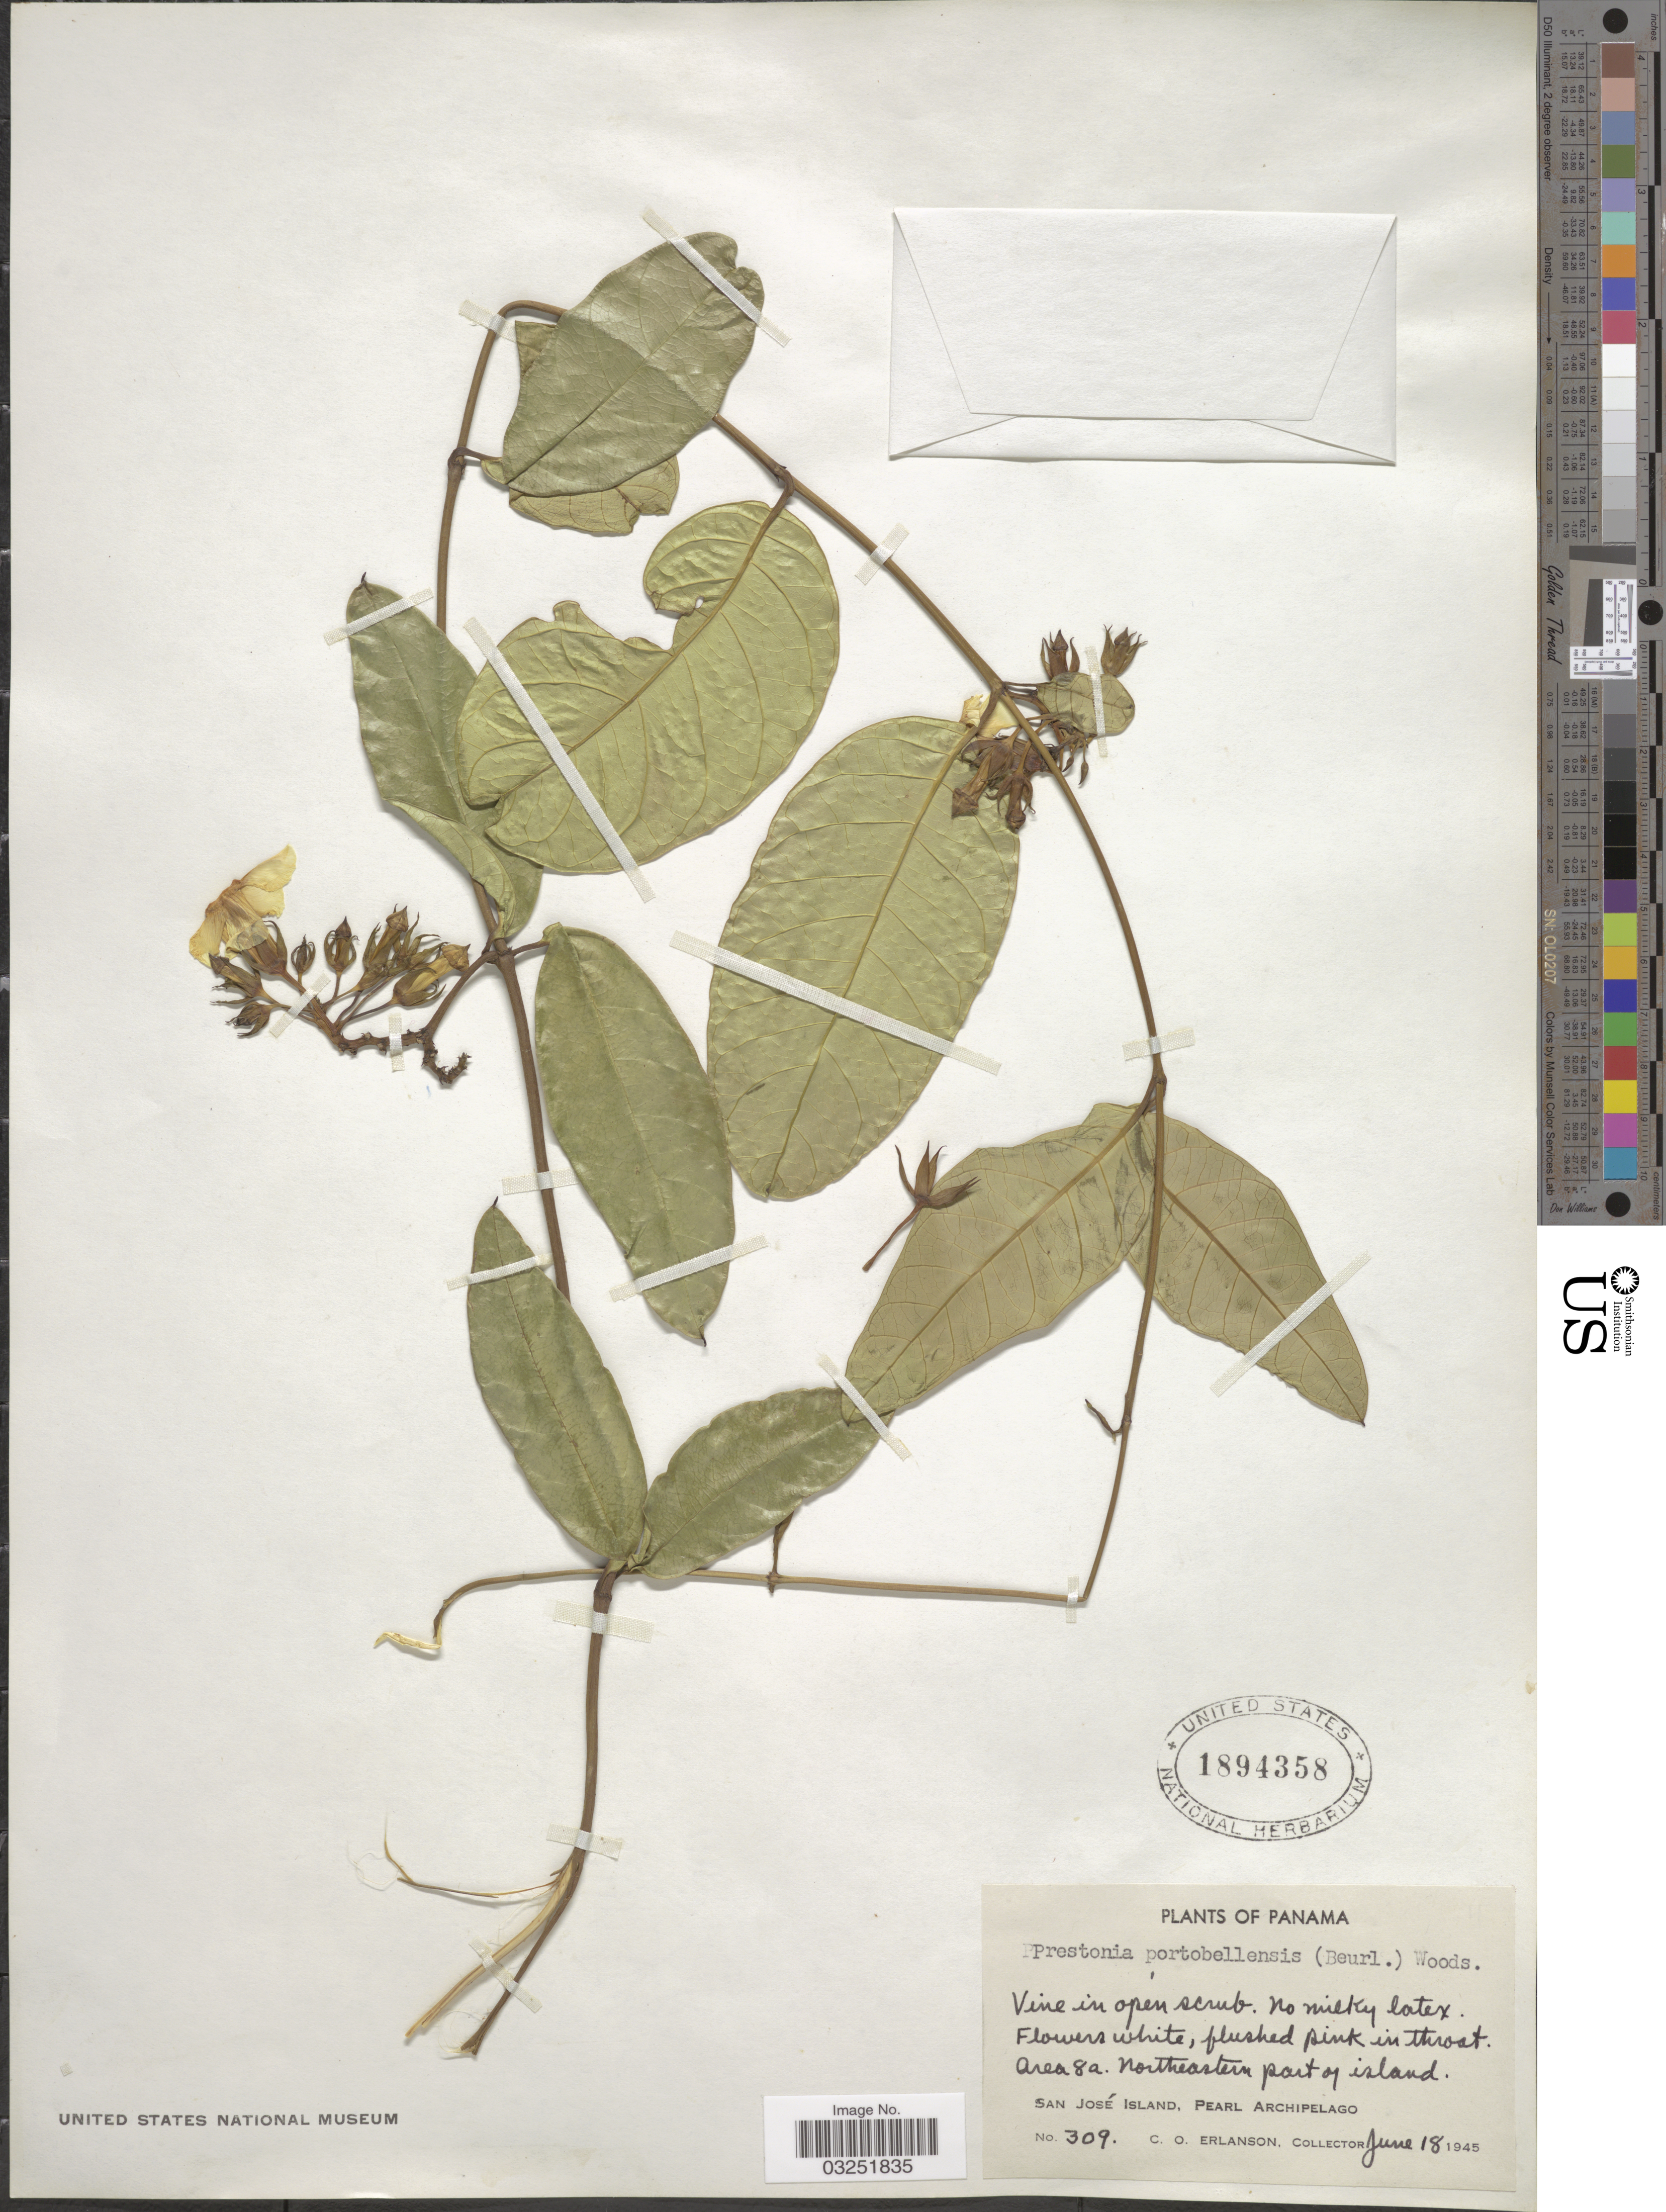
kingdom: Plantae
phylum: Tracheophyta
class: Magnoliopsida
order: Gentianales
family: Apocynaceae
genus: Prestonia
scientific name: Prestonia portobellensis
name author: (Beurl.) Woodson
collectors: C. O. Erlanson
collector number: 309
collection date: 1945-06-18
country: Panama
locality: Area 8a. Northeastern part of island, San José Island, Pearl Archipelago.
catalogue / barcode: US 1894358